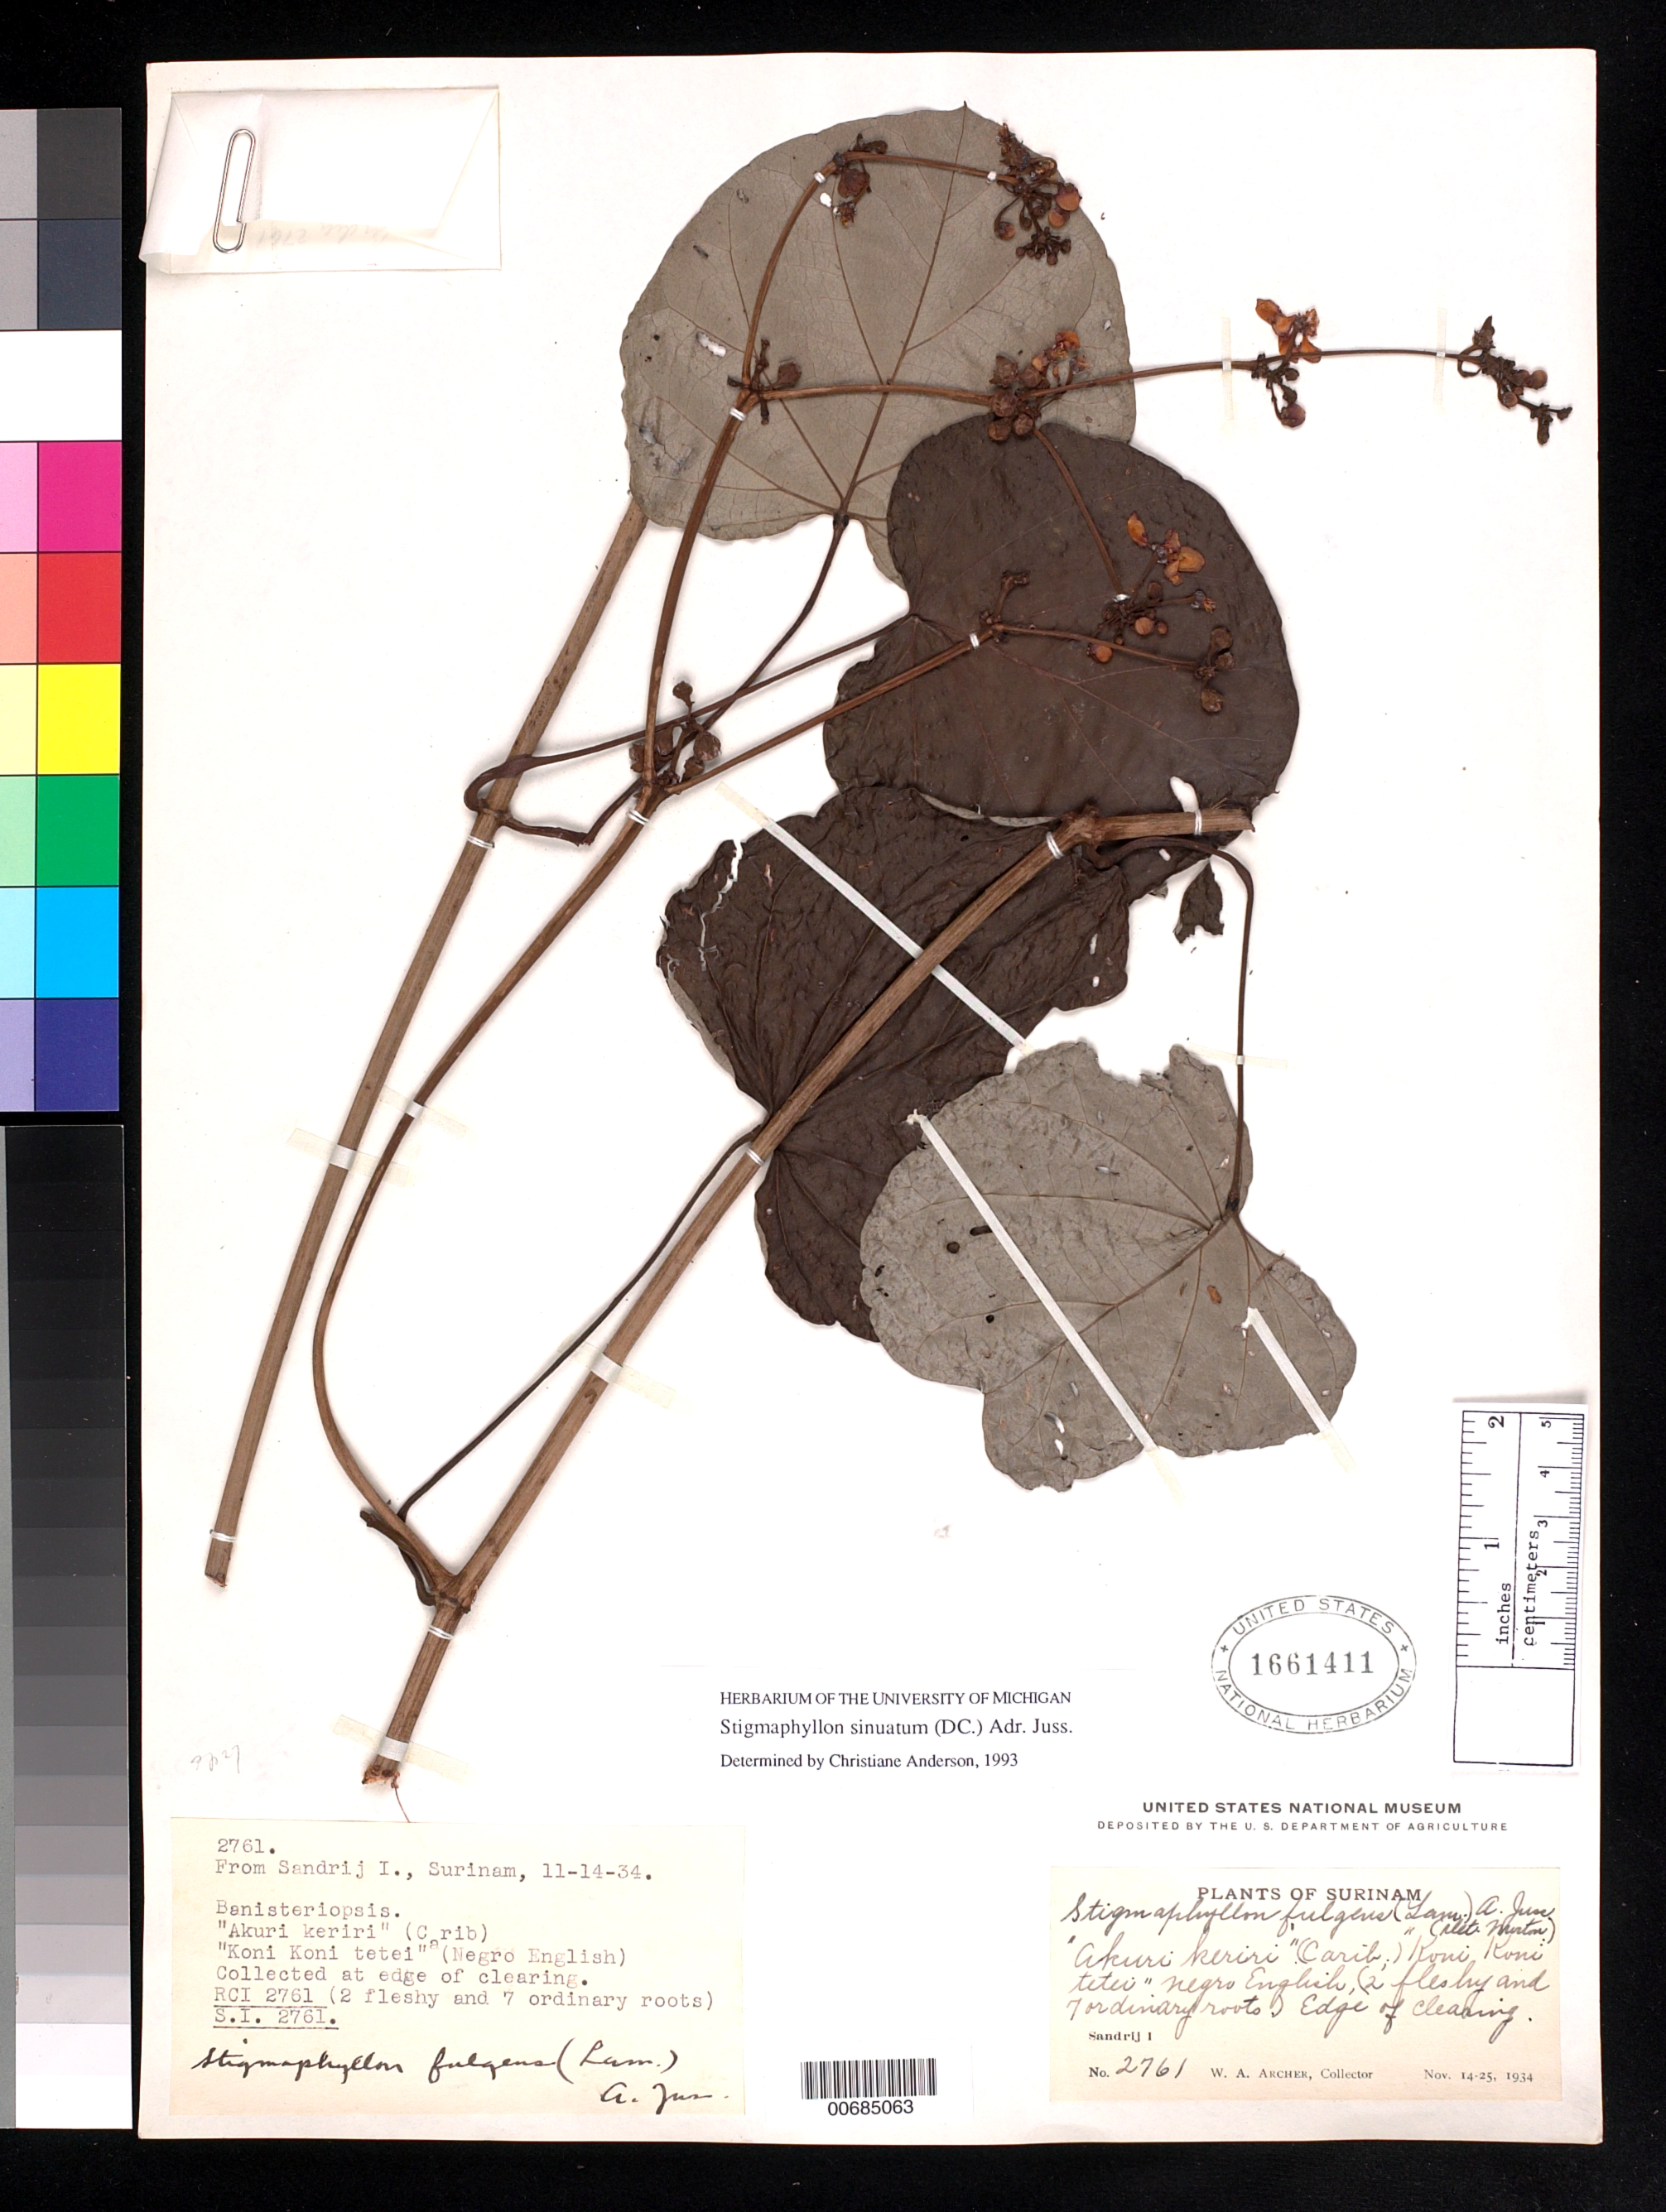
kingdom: Plantae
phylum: Tracheophyta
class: Magnoliopsida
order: Malpighiales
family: Malpighiaceae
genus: Stigmaphyllon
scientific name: Stigmaphyllon sinuatum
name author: (DC.) A. Juss.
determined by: Anderson, C.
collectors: W. A. Archer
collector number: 2761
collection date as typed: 14-Nov-34 to 25-Nov-34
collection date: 1934-11-14/1934-11-25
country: Suriname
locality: Zanderij I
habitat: Edge of clearing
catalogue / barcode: US 1661411